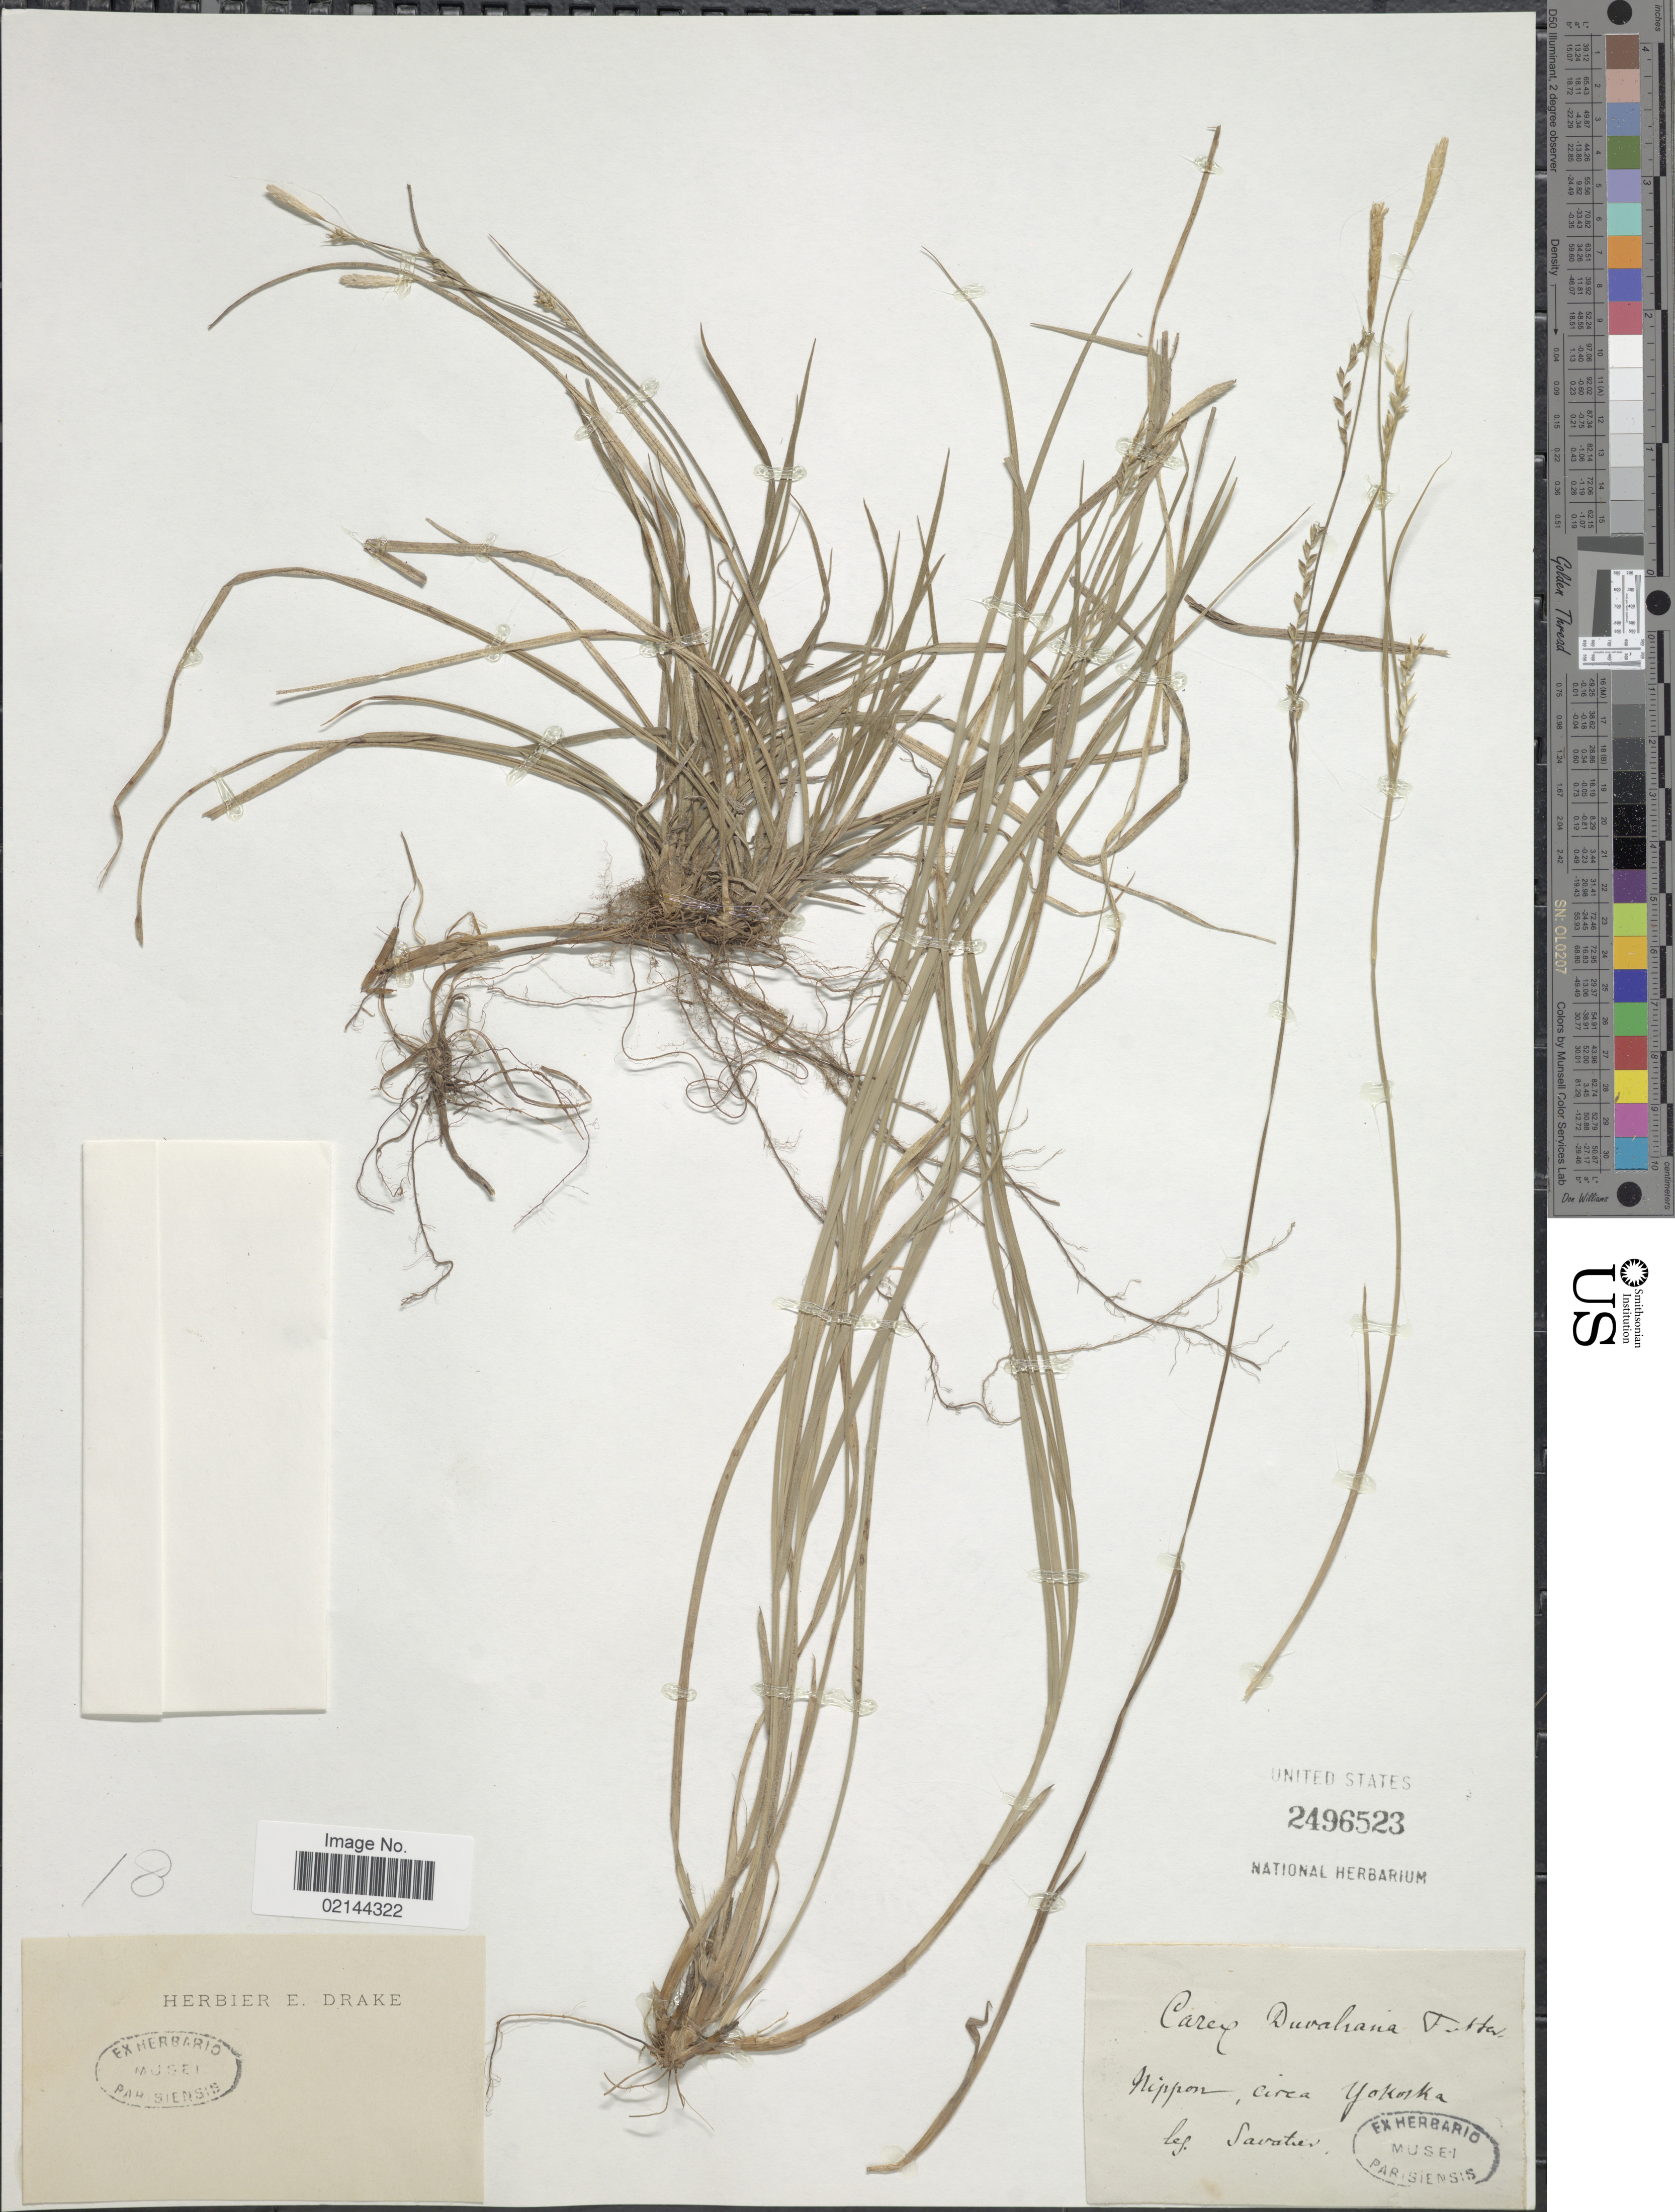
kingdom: Plantae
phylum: Tracheophyta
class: Liliopsida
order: Poales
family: Cyperaceae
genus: Carex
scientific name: Carex duvaliana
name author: Franch. & Sav.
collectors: Savatier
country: Japan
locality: Nippon, circa Yokoska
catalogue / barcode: US 2496523